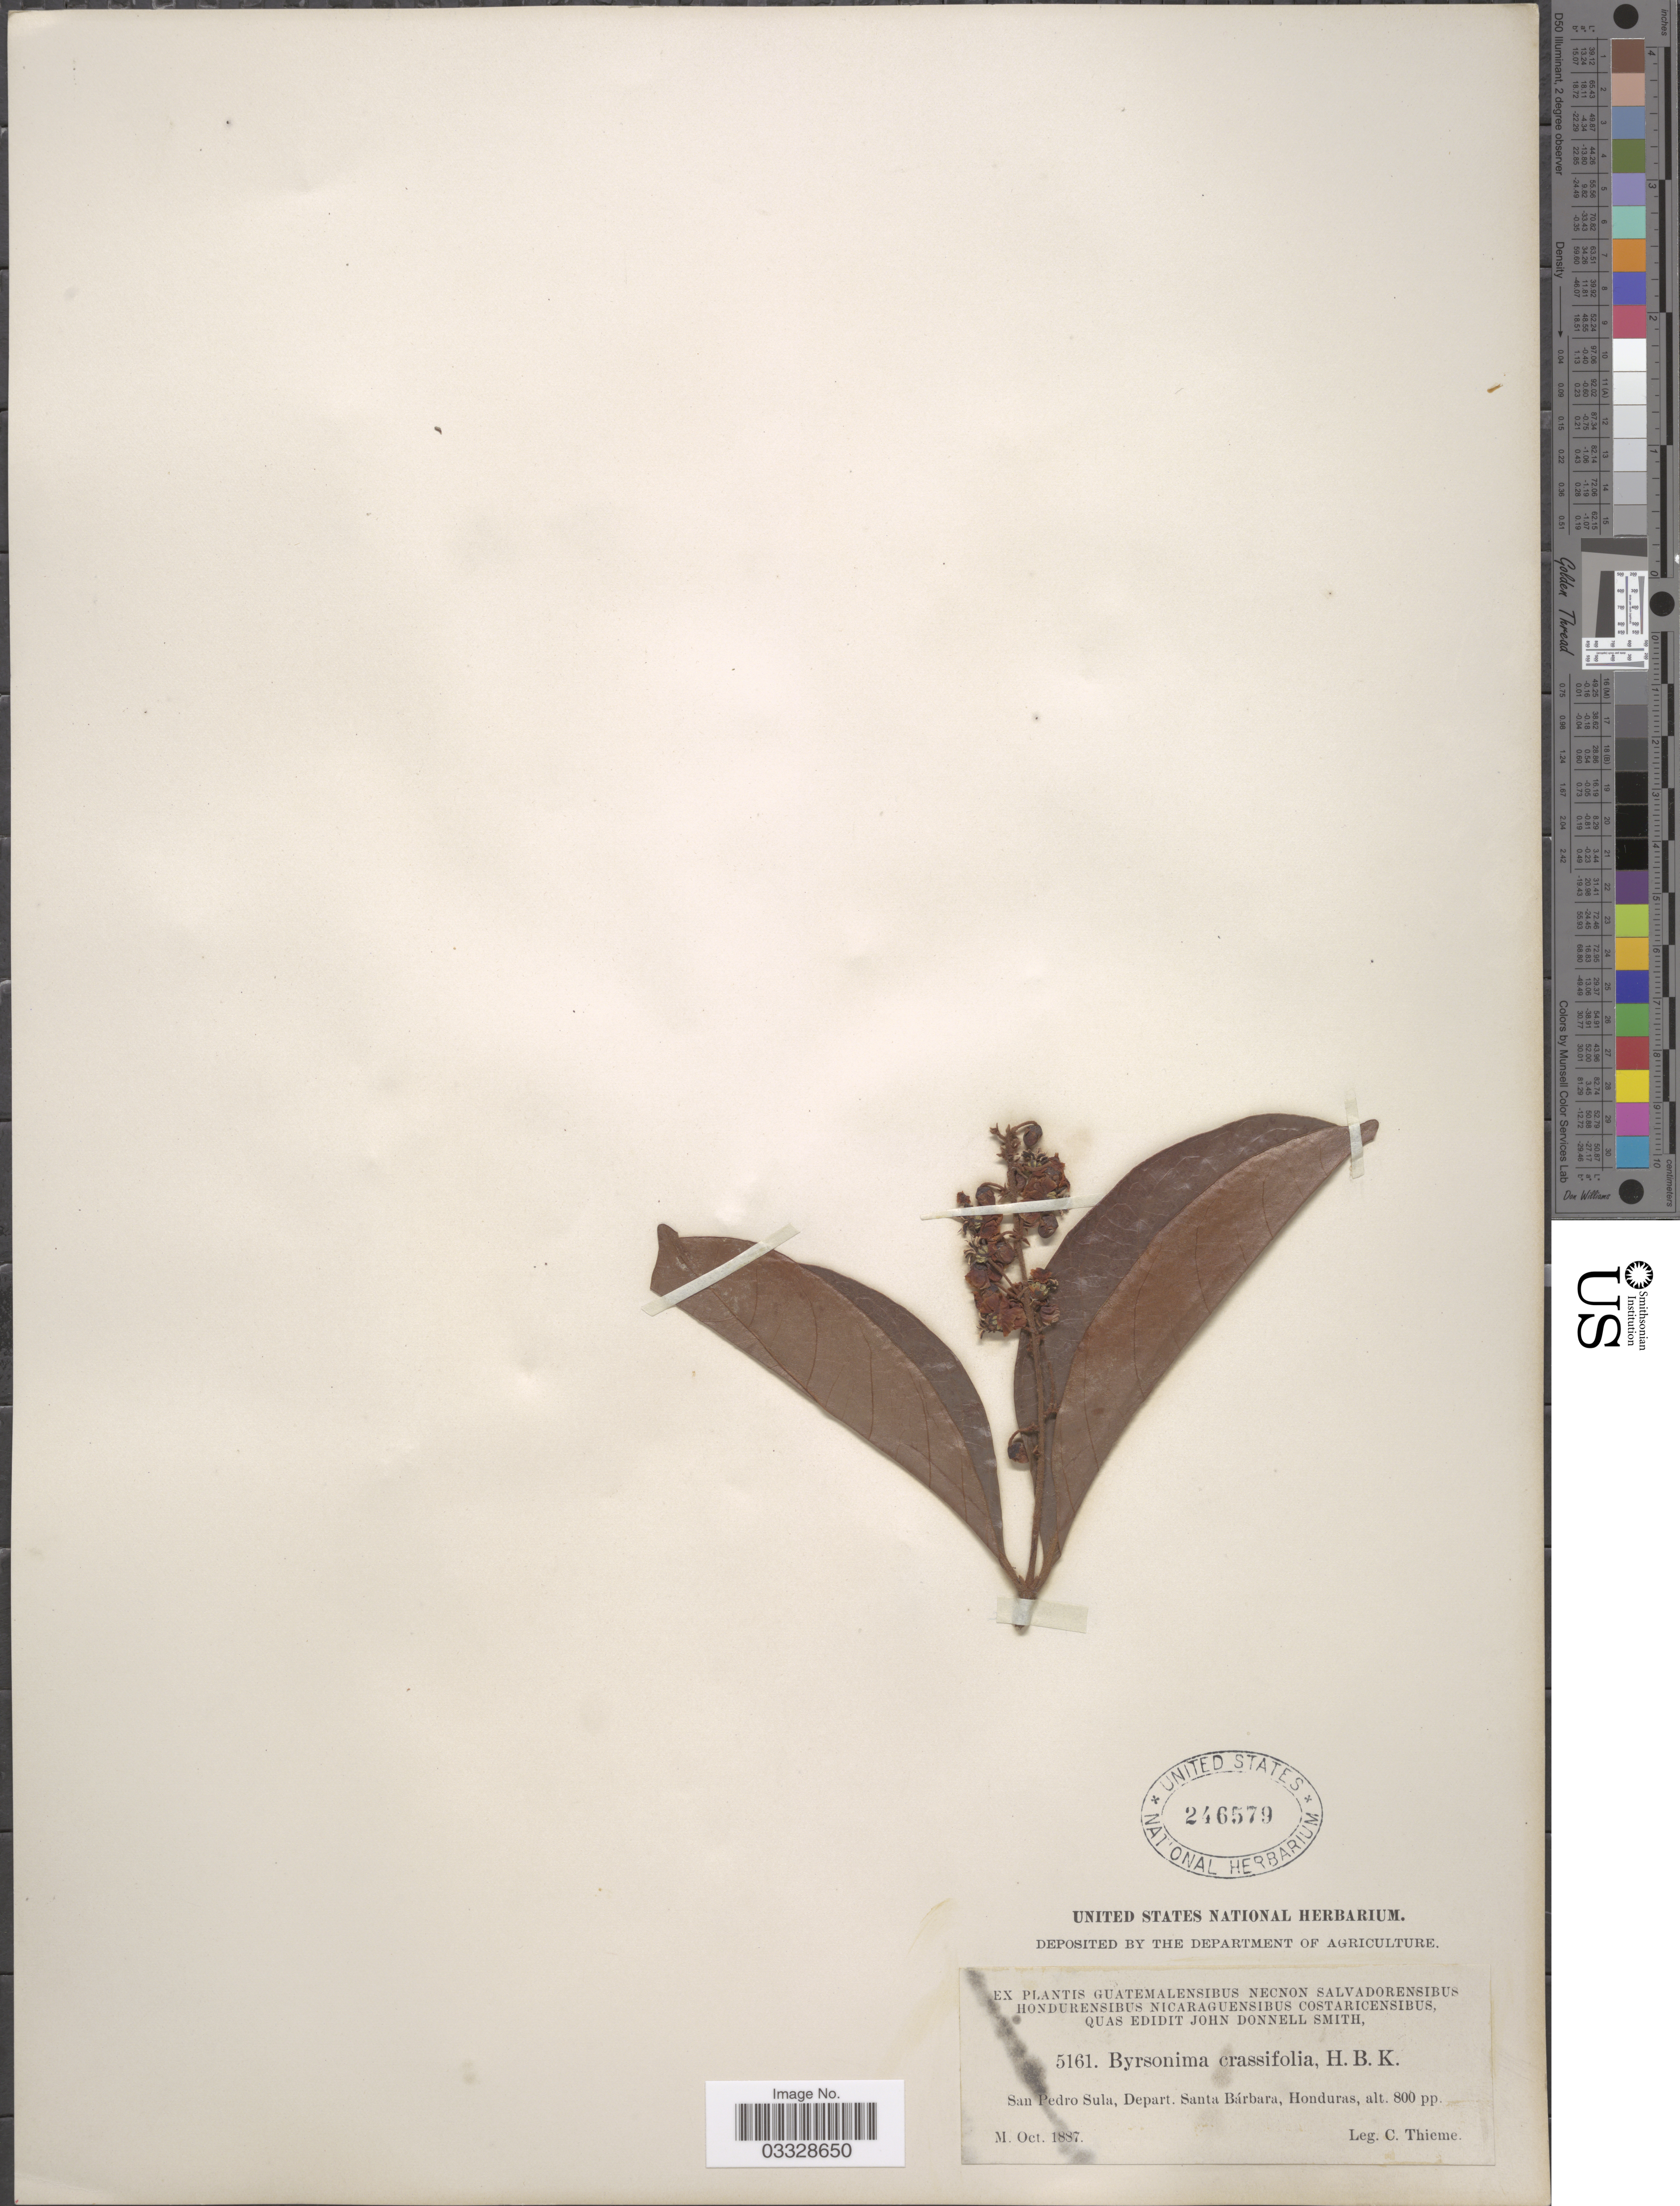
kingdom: Plantae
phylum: Tracheophyta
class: Magnoliopsida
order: Malpighiales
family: Malpighiaceae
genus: Byrsonima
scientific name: Byrsonima crassifolia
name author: (L.) Kunth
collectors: C. Thieme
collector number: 5161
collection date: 1887-10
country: Honduras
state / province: Santa Bárbara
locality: San Pedro Sula, Depart. Santa Bárbara.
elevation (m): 244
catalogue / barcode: US 246579